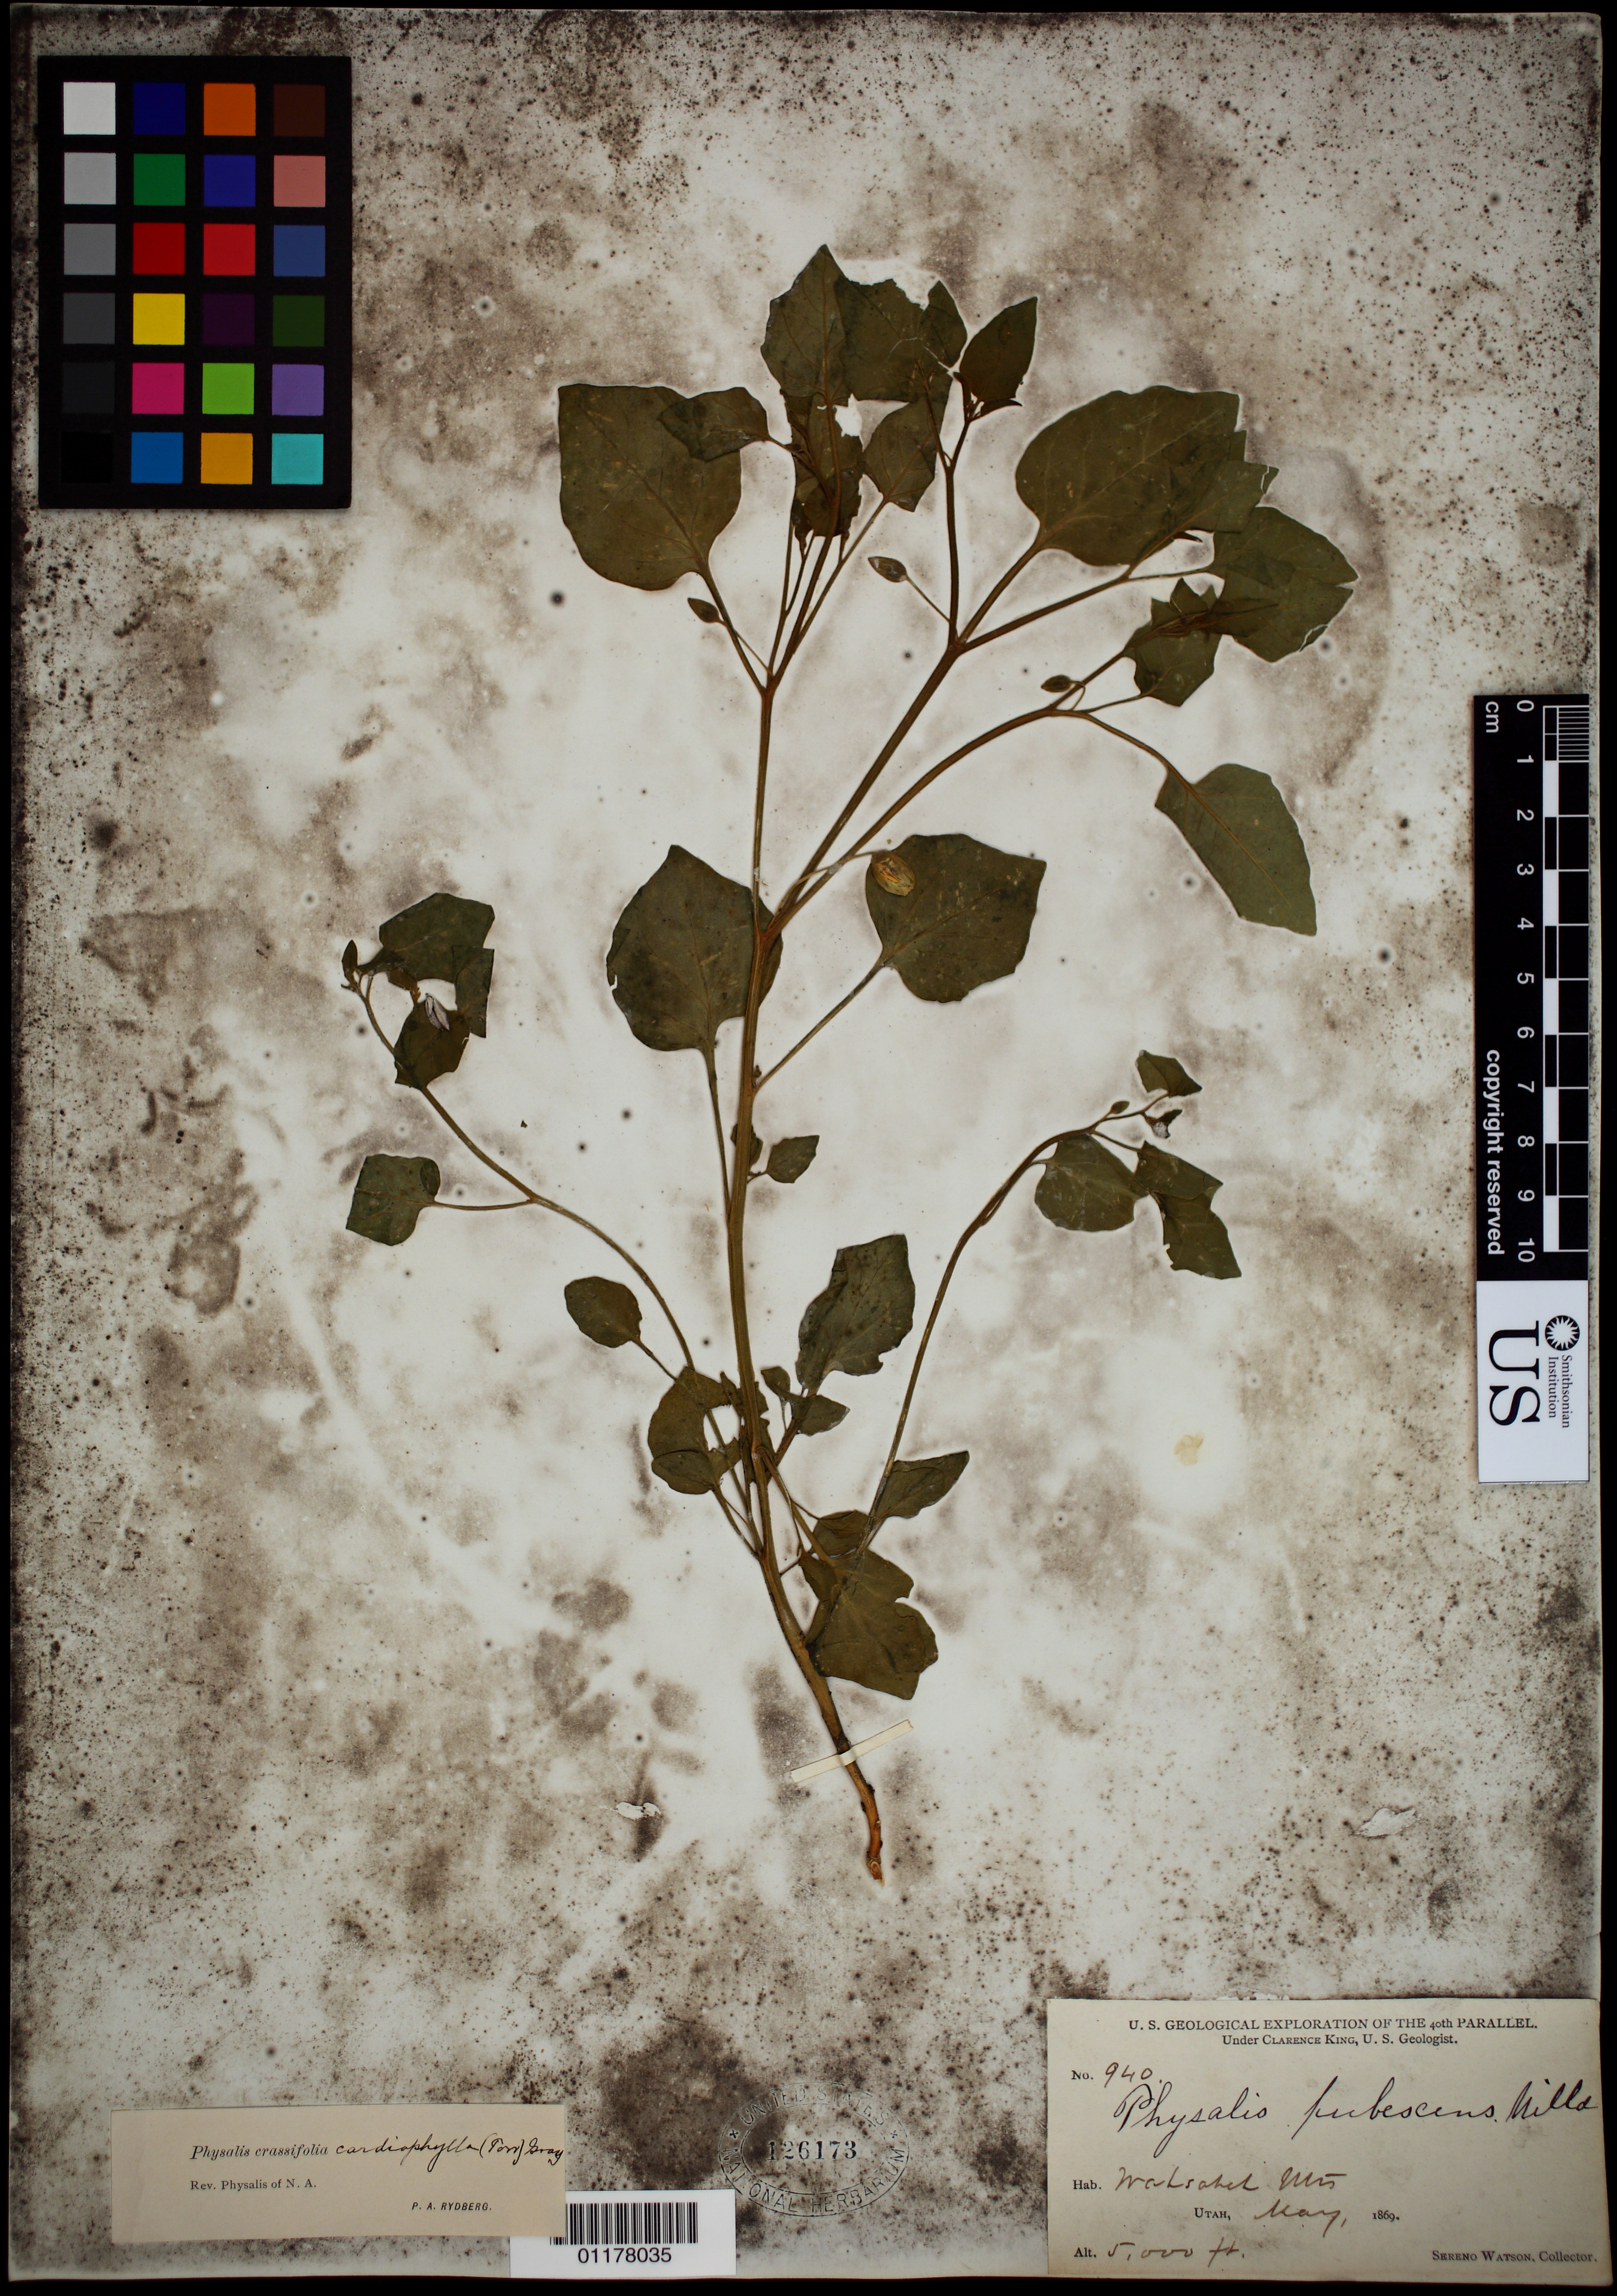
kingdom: Plantae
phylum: Tracheophyta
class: Magnoliopsida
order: Solanales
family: Solanaceae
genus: Physalis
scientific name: Physalis crassifolia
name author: Benth.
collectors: S. Watson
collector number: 940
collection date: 1869-05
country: United States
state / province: Utah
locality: Wasatch Mts.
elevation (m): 1524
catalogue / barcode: US 126173